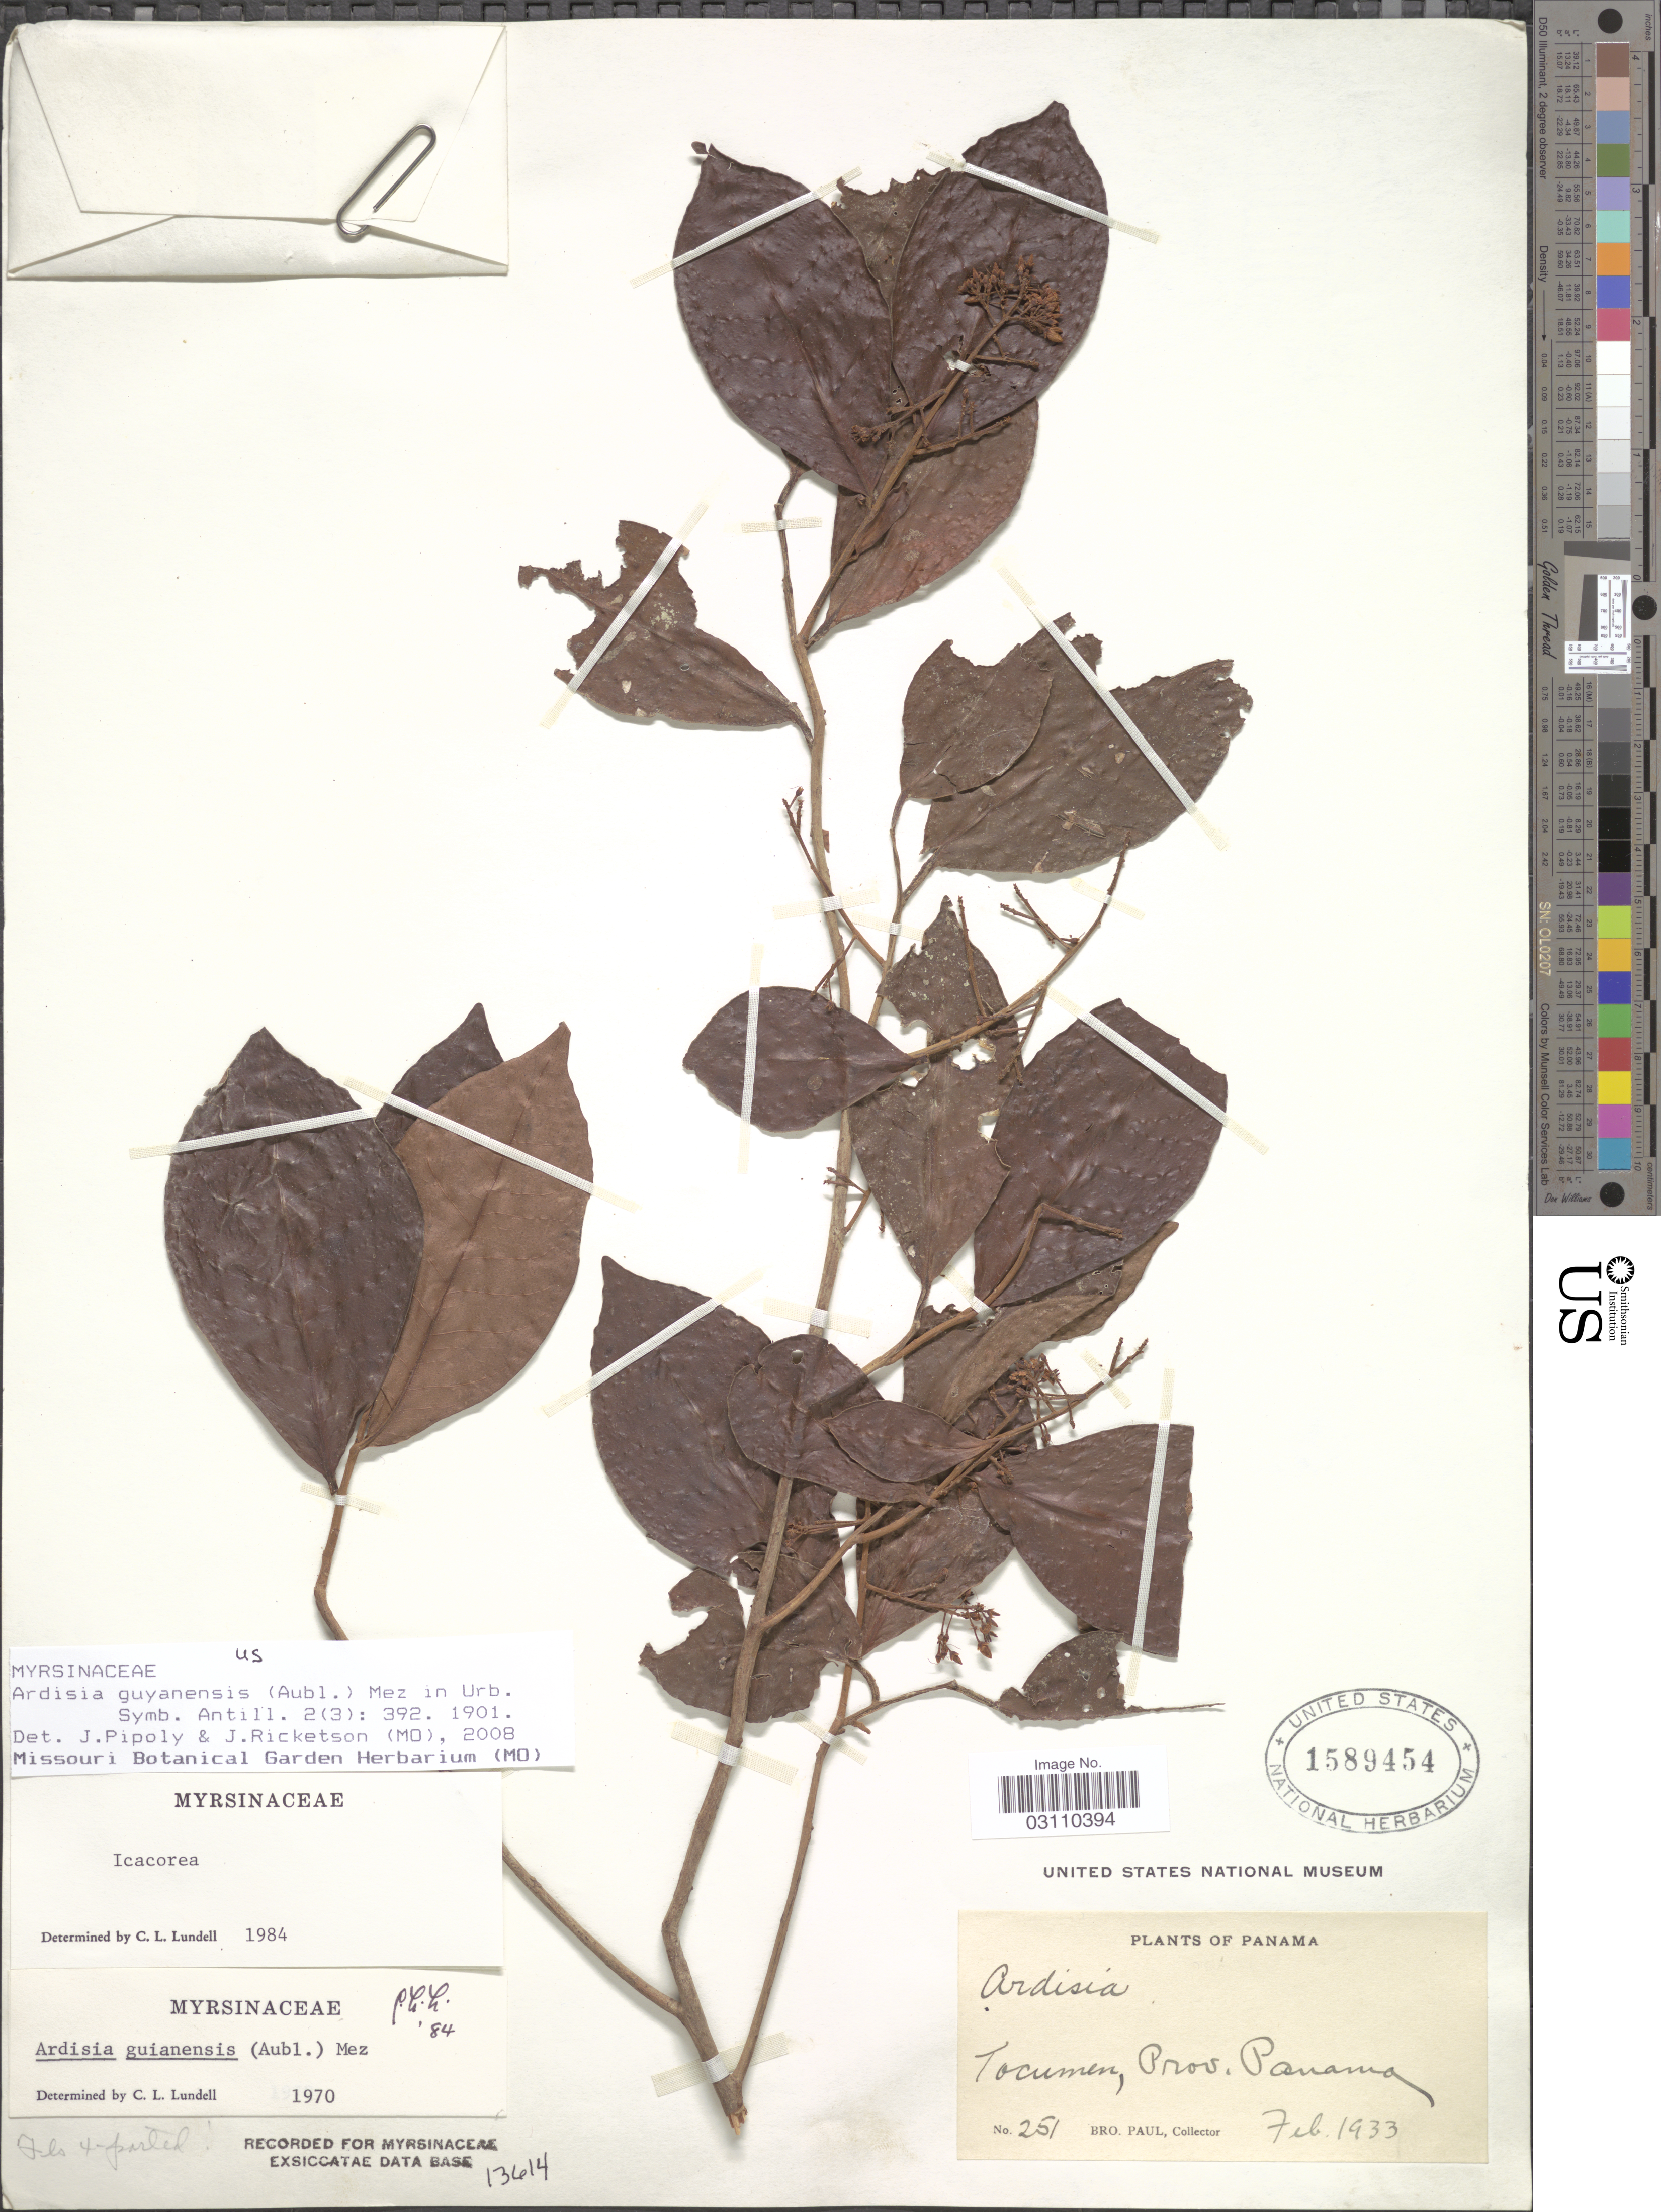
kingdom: Plantae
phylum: Tracheophyta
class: Magnoliopsida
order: Ericales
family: Primulaceae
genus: Ardisia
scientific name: Ardisia guianensis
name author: (Aubl.) Mez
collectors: B. Paul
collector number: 251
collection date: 1933-02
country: Panama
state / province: Panamá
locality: Tocumen.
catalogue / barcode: US 1589454